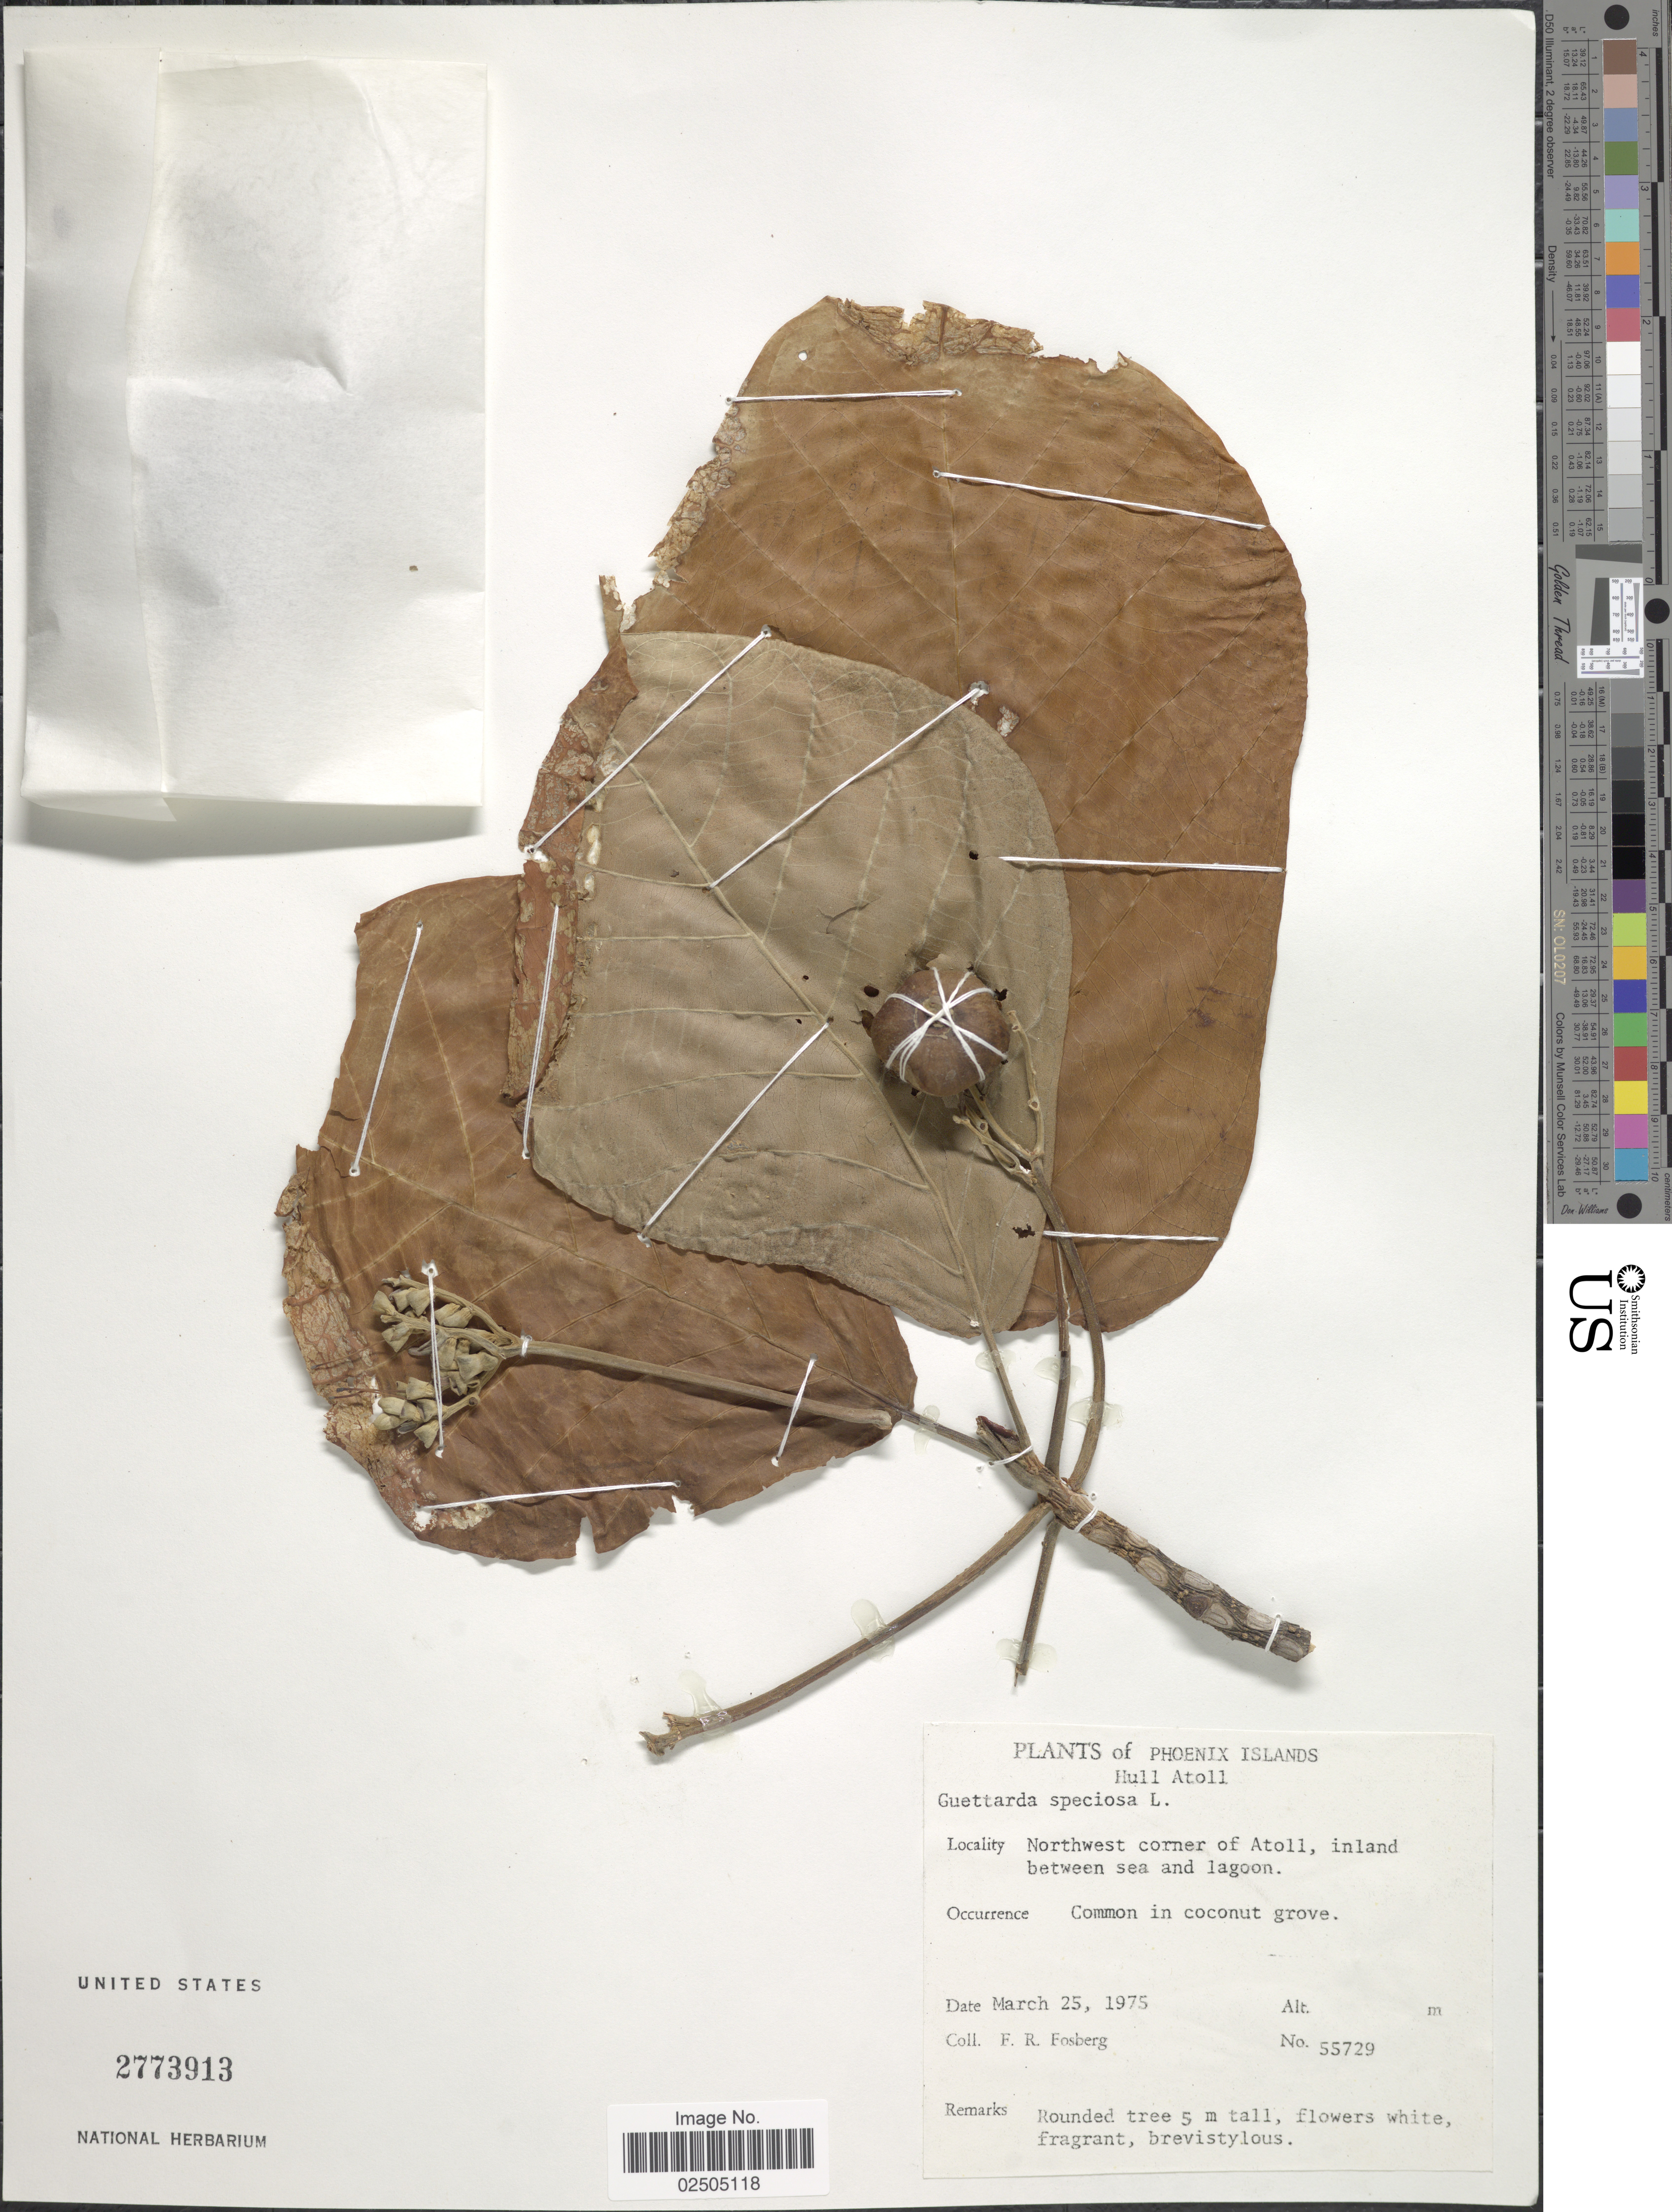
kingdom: Plantae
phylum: Tracheophyta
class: Magnoliopsida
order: Gentianales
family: Rubiaceae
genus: Guettarda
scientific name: Guettarda speciosa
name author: L.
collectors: F. R. Fosberg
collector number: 55729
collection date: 1975-03-25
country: Kiribati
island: Orona [Hull] Atoll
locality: Phoenix Islands, Hull Atoll, Northwest corner of Atoll, inland between sea and lagoon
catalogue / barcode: US 2773913